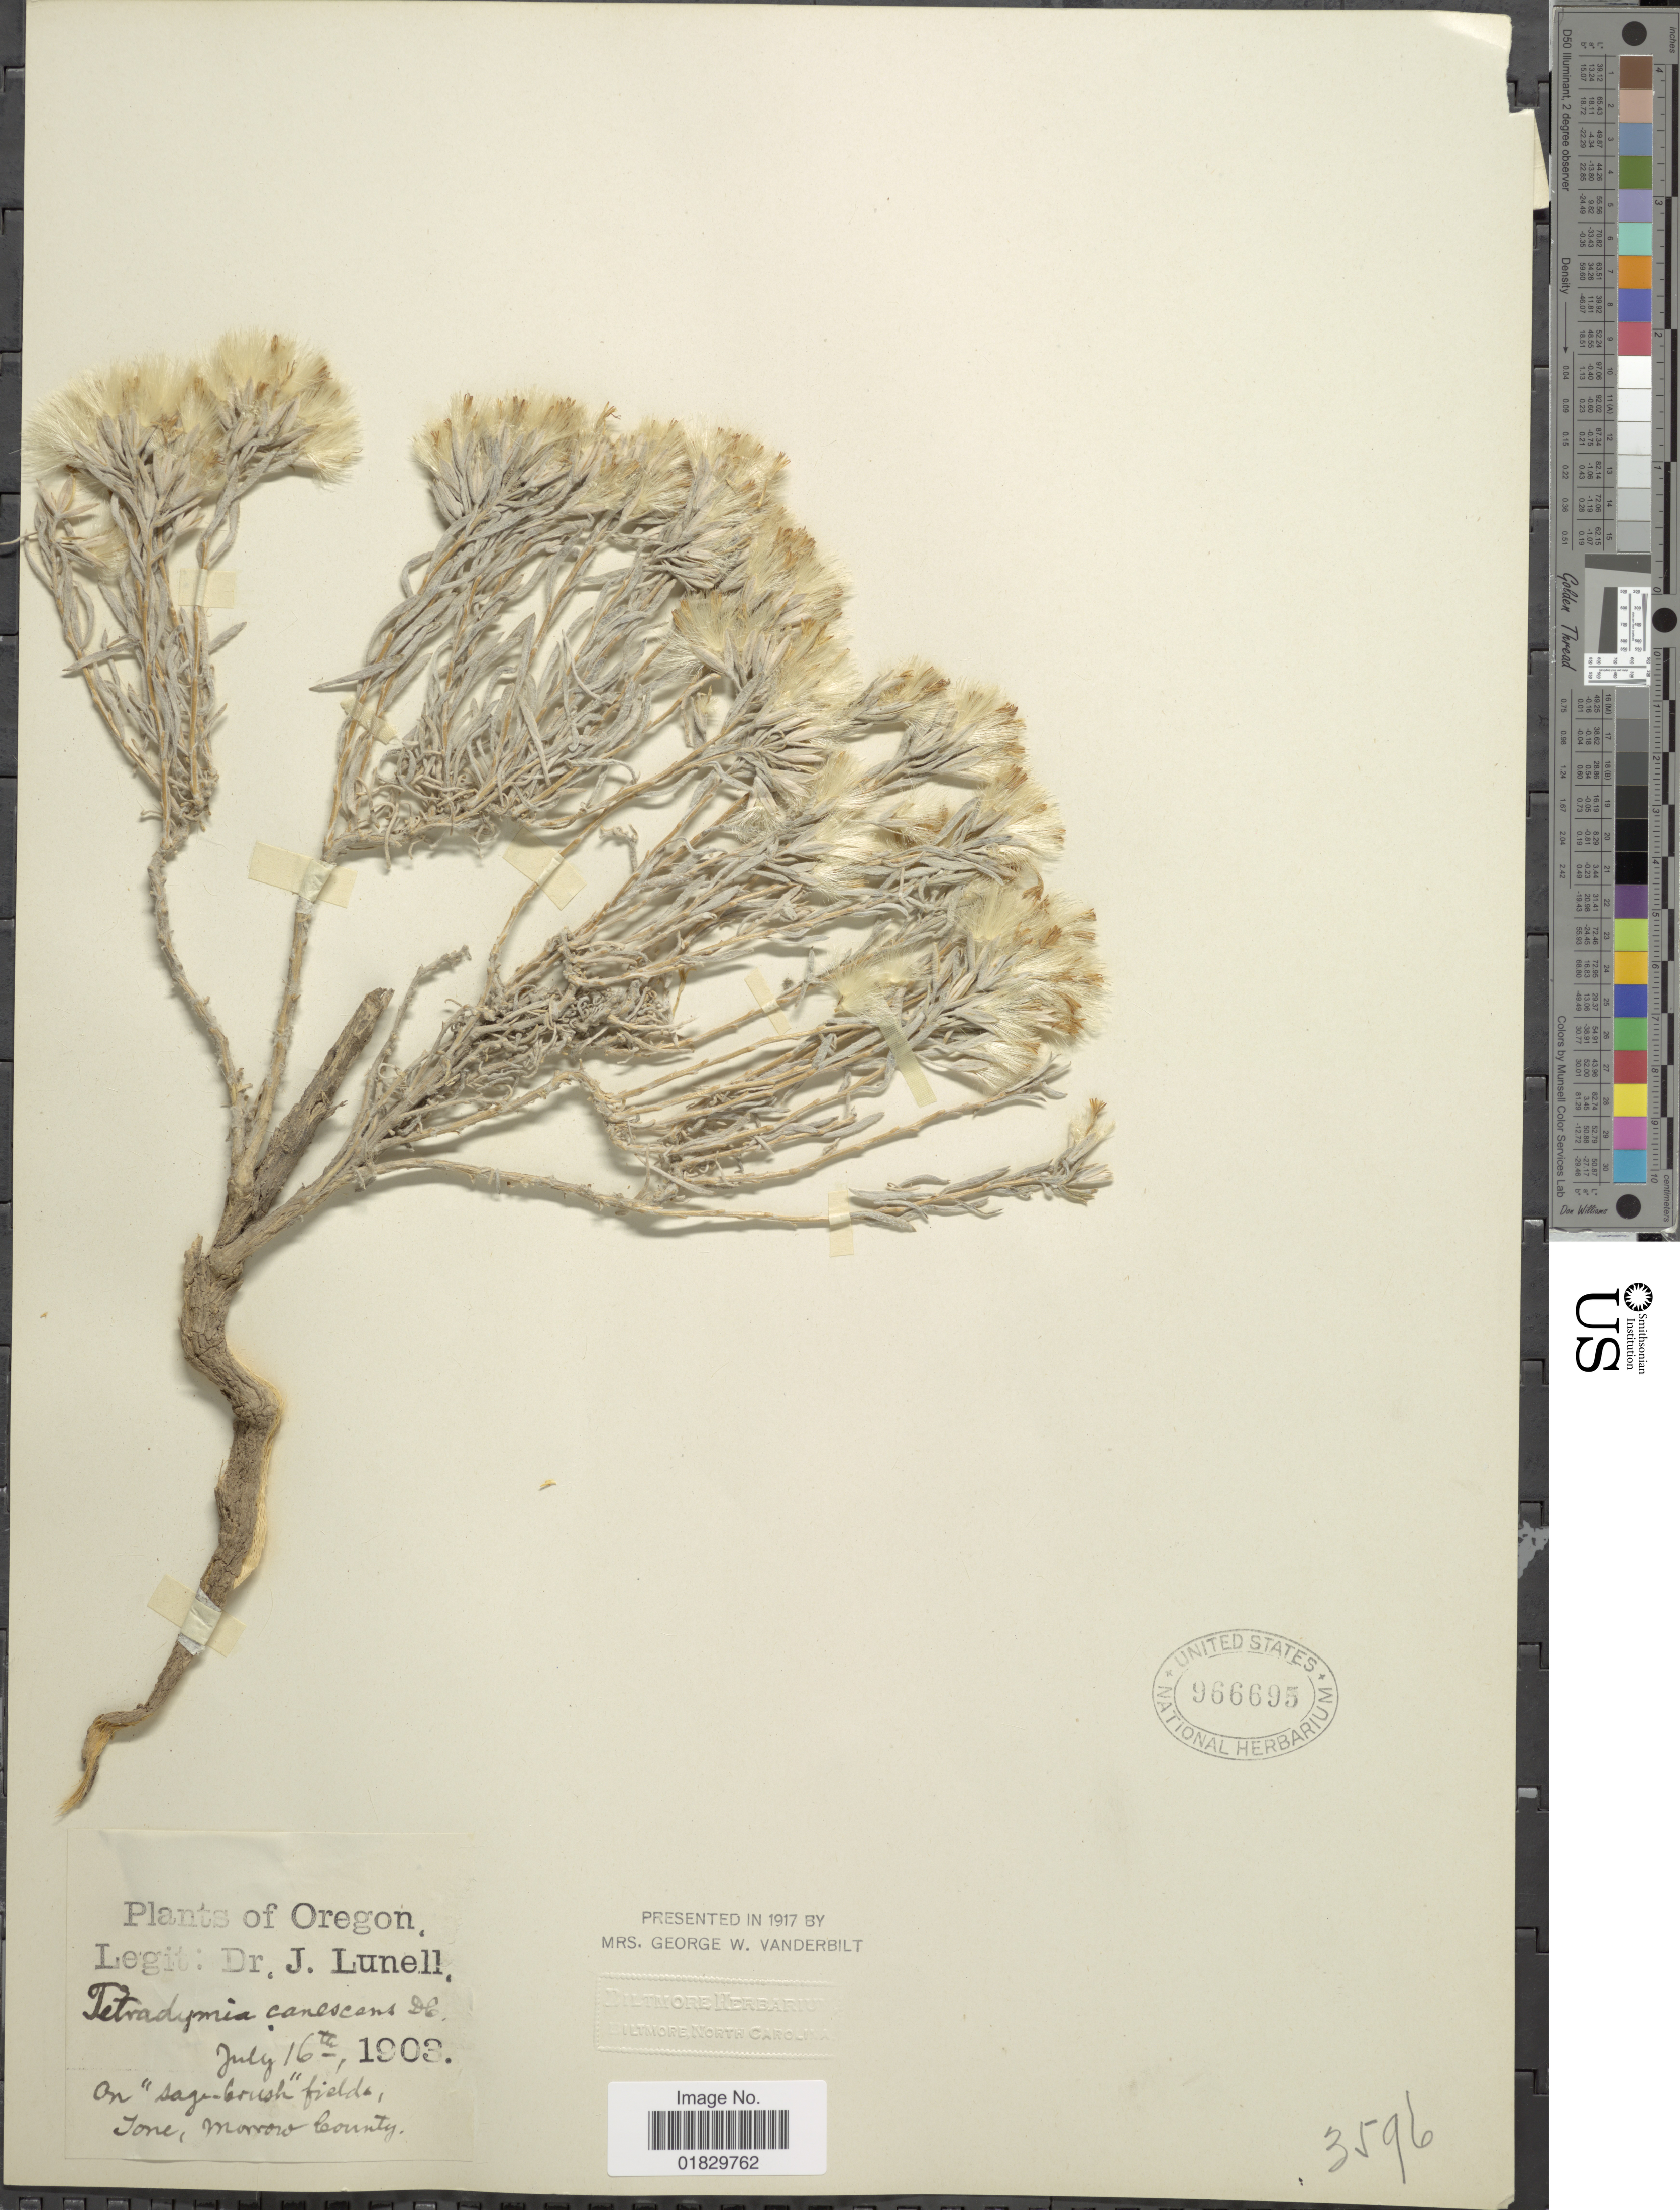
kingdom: Plantae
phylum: Tracheophyta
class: Magnoliopsida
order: Asterales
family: Asteraceae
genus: Tetradymia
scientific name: Tetradymia canescens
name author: DC.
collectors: J. Lunell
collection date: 1903-07-16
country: United States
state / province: Oregon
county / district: Morrow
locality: On "sage-brush" fields, Ione, Morrow County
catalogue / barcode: US 966695